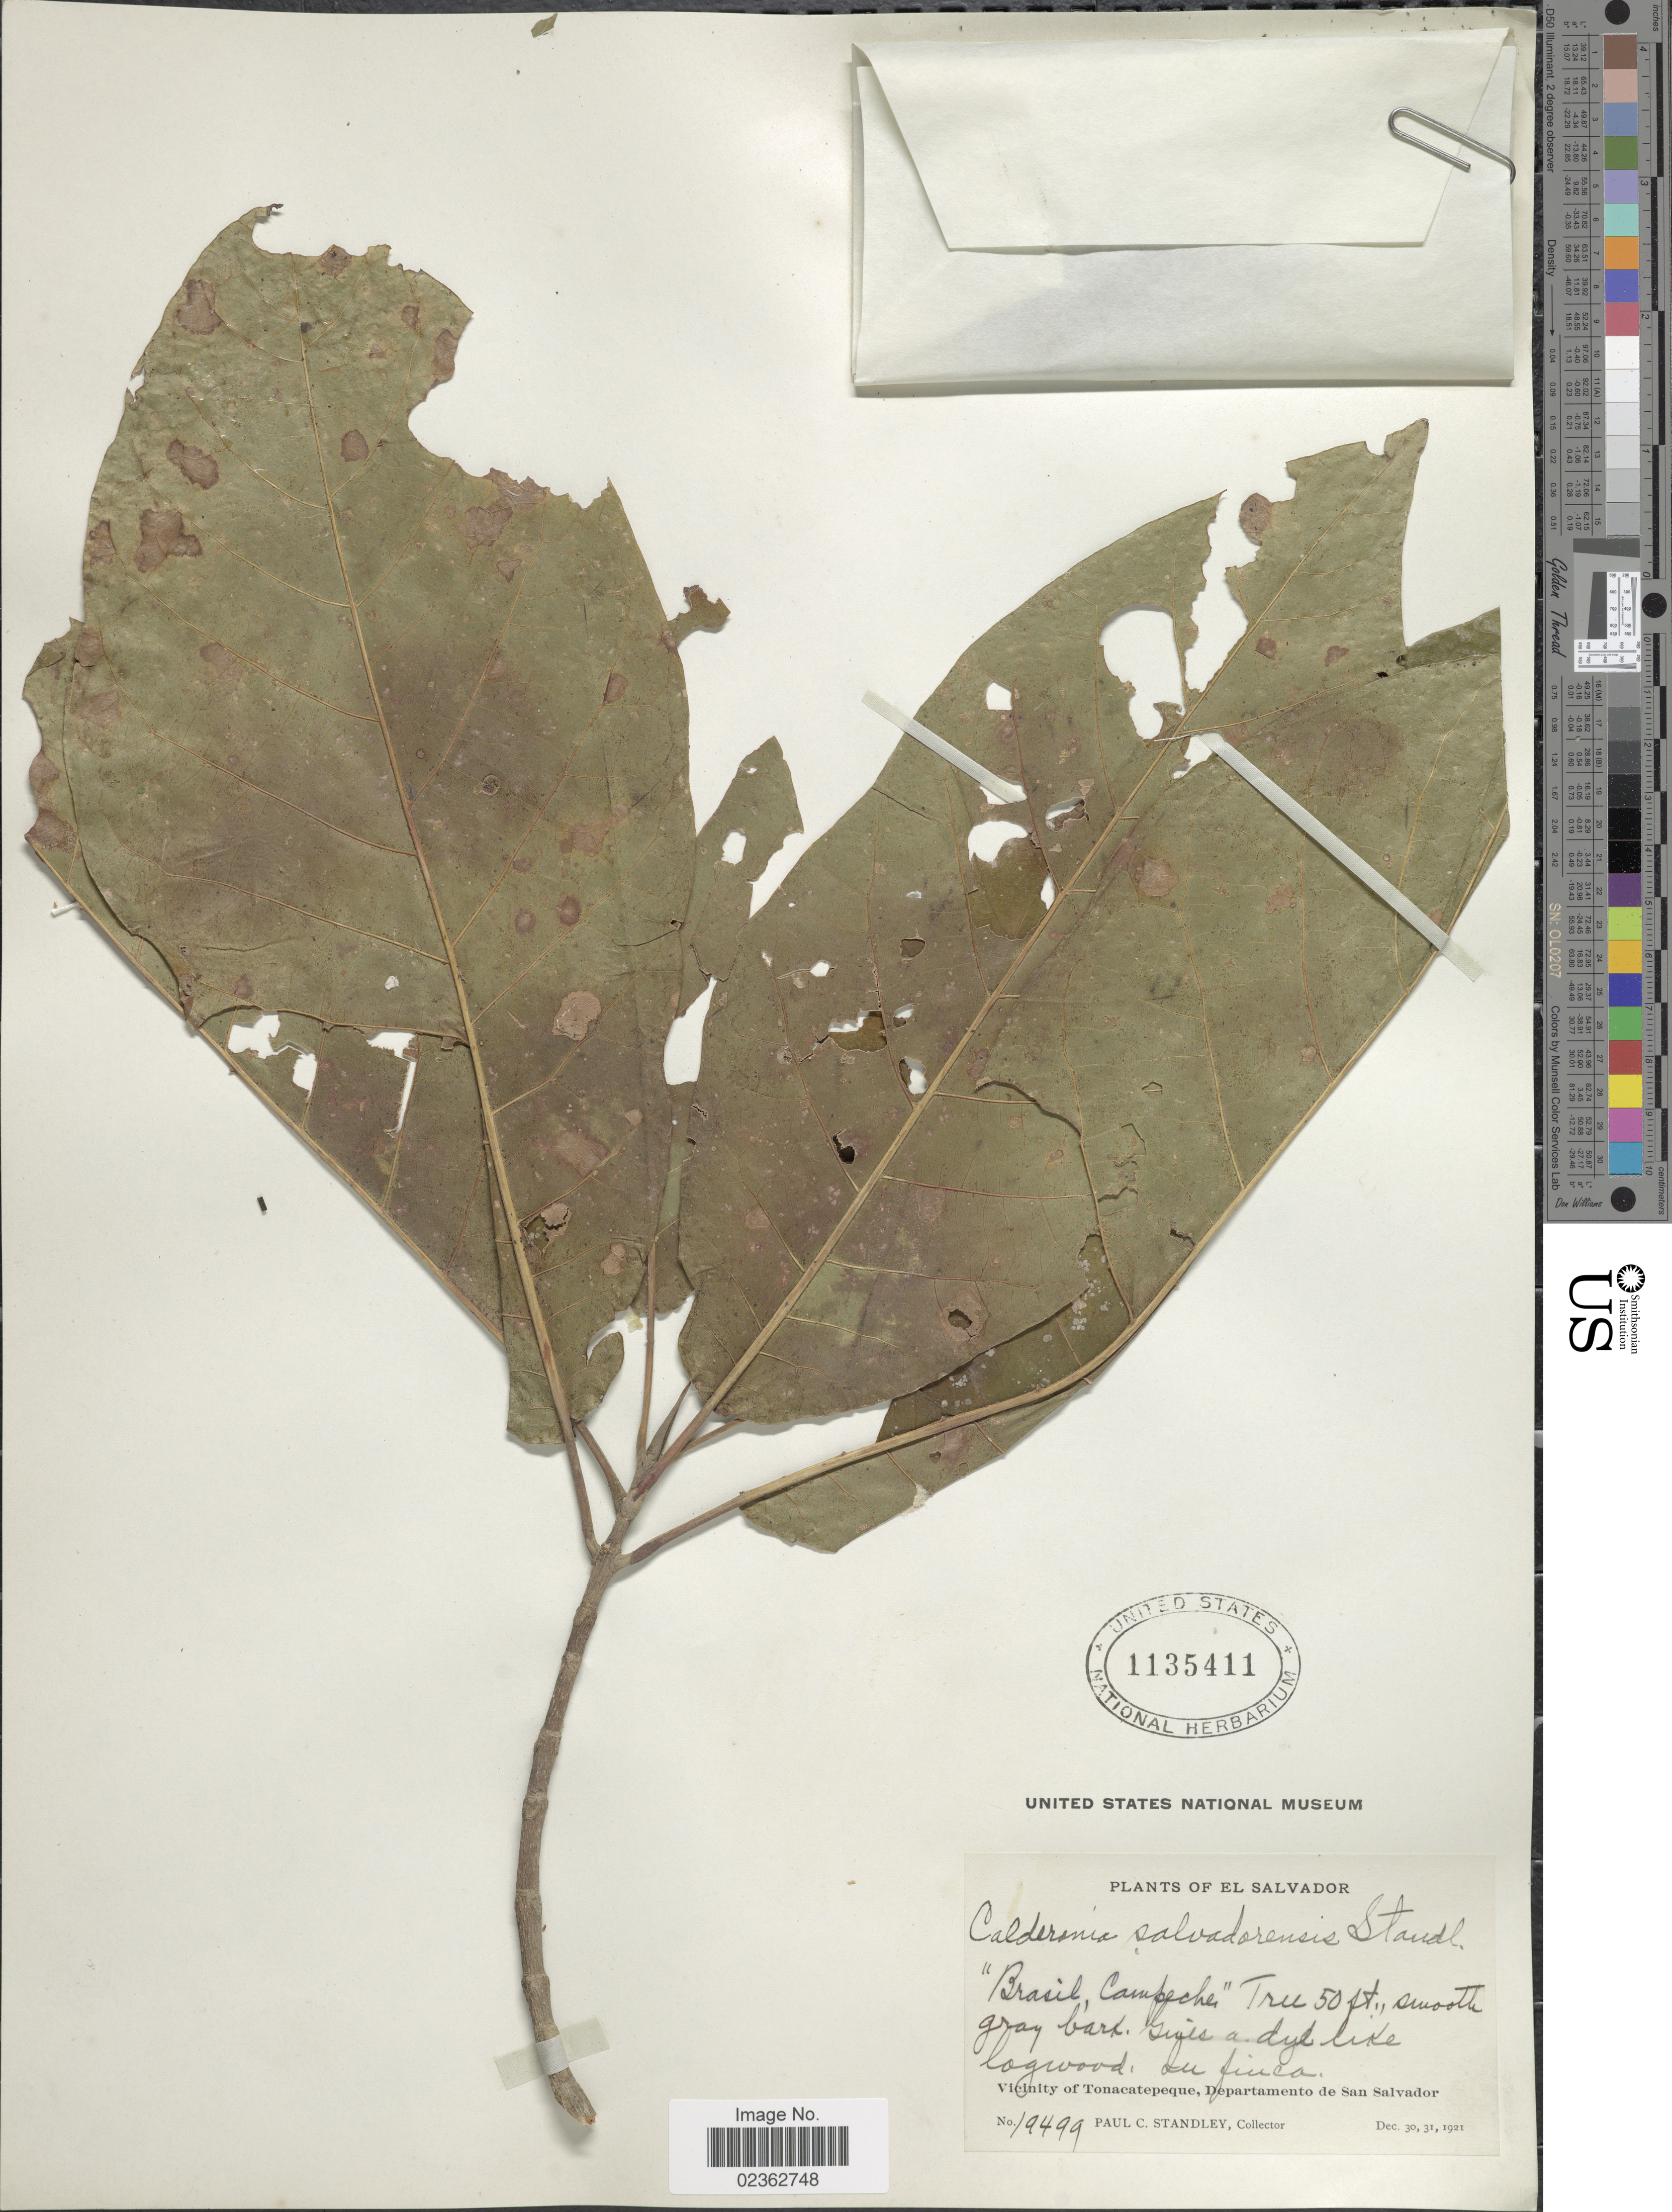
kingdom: Plantae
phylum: Tracheophyta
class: Magnoliopsida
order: Gentianales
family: Rubiaceae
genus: Simira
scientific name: Simira salvadorensis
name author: Standl.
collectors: P. C. Standley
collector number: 19499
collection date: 1921-12-30/1921-12-31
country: El Salvador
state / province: San Salvador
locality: In finca, vicinity of Tonacatepeque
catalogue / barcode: US 1135411